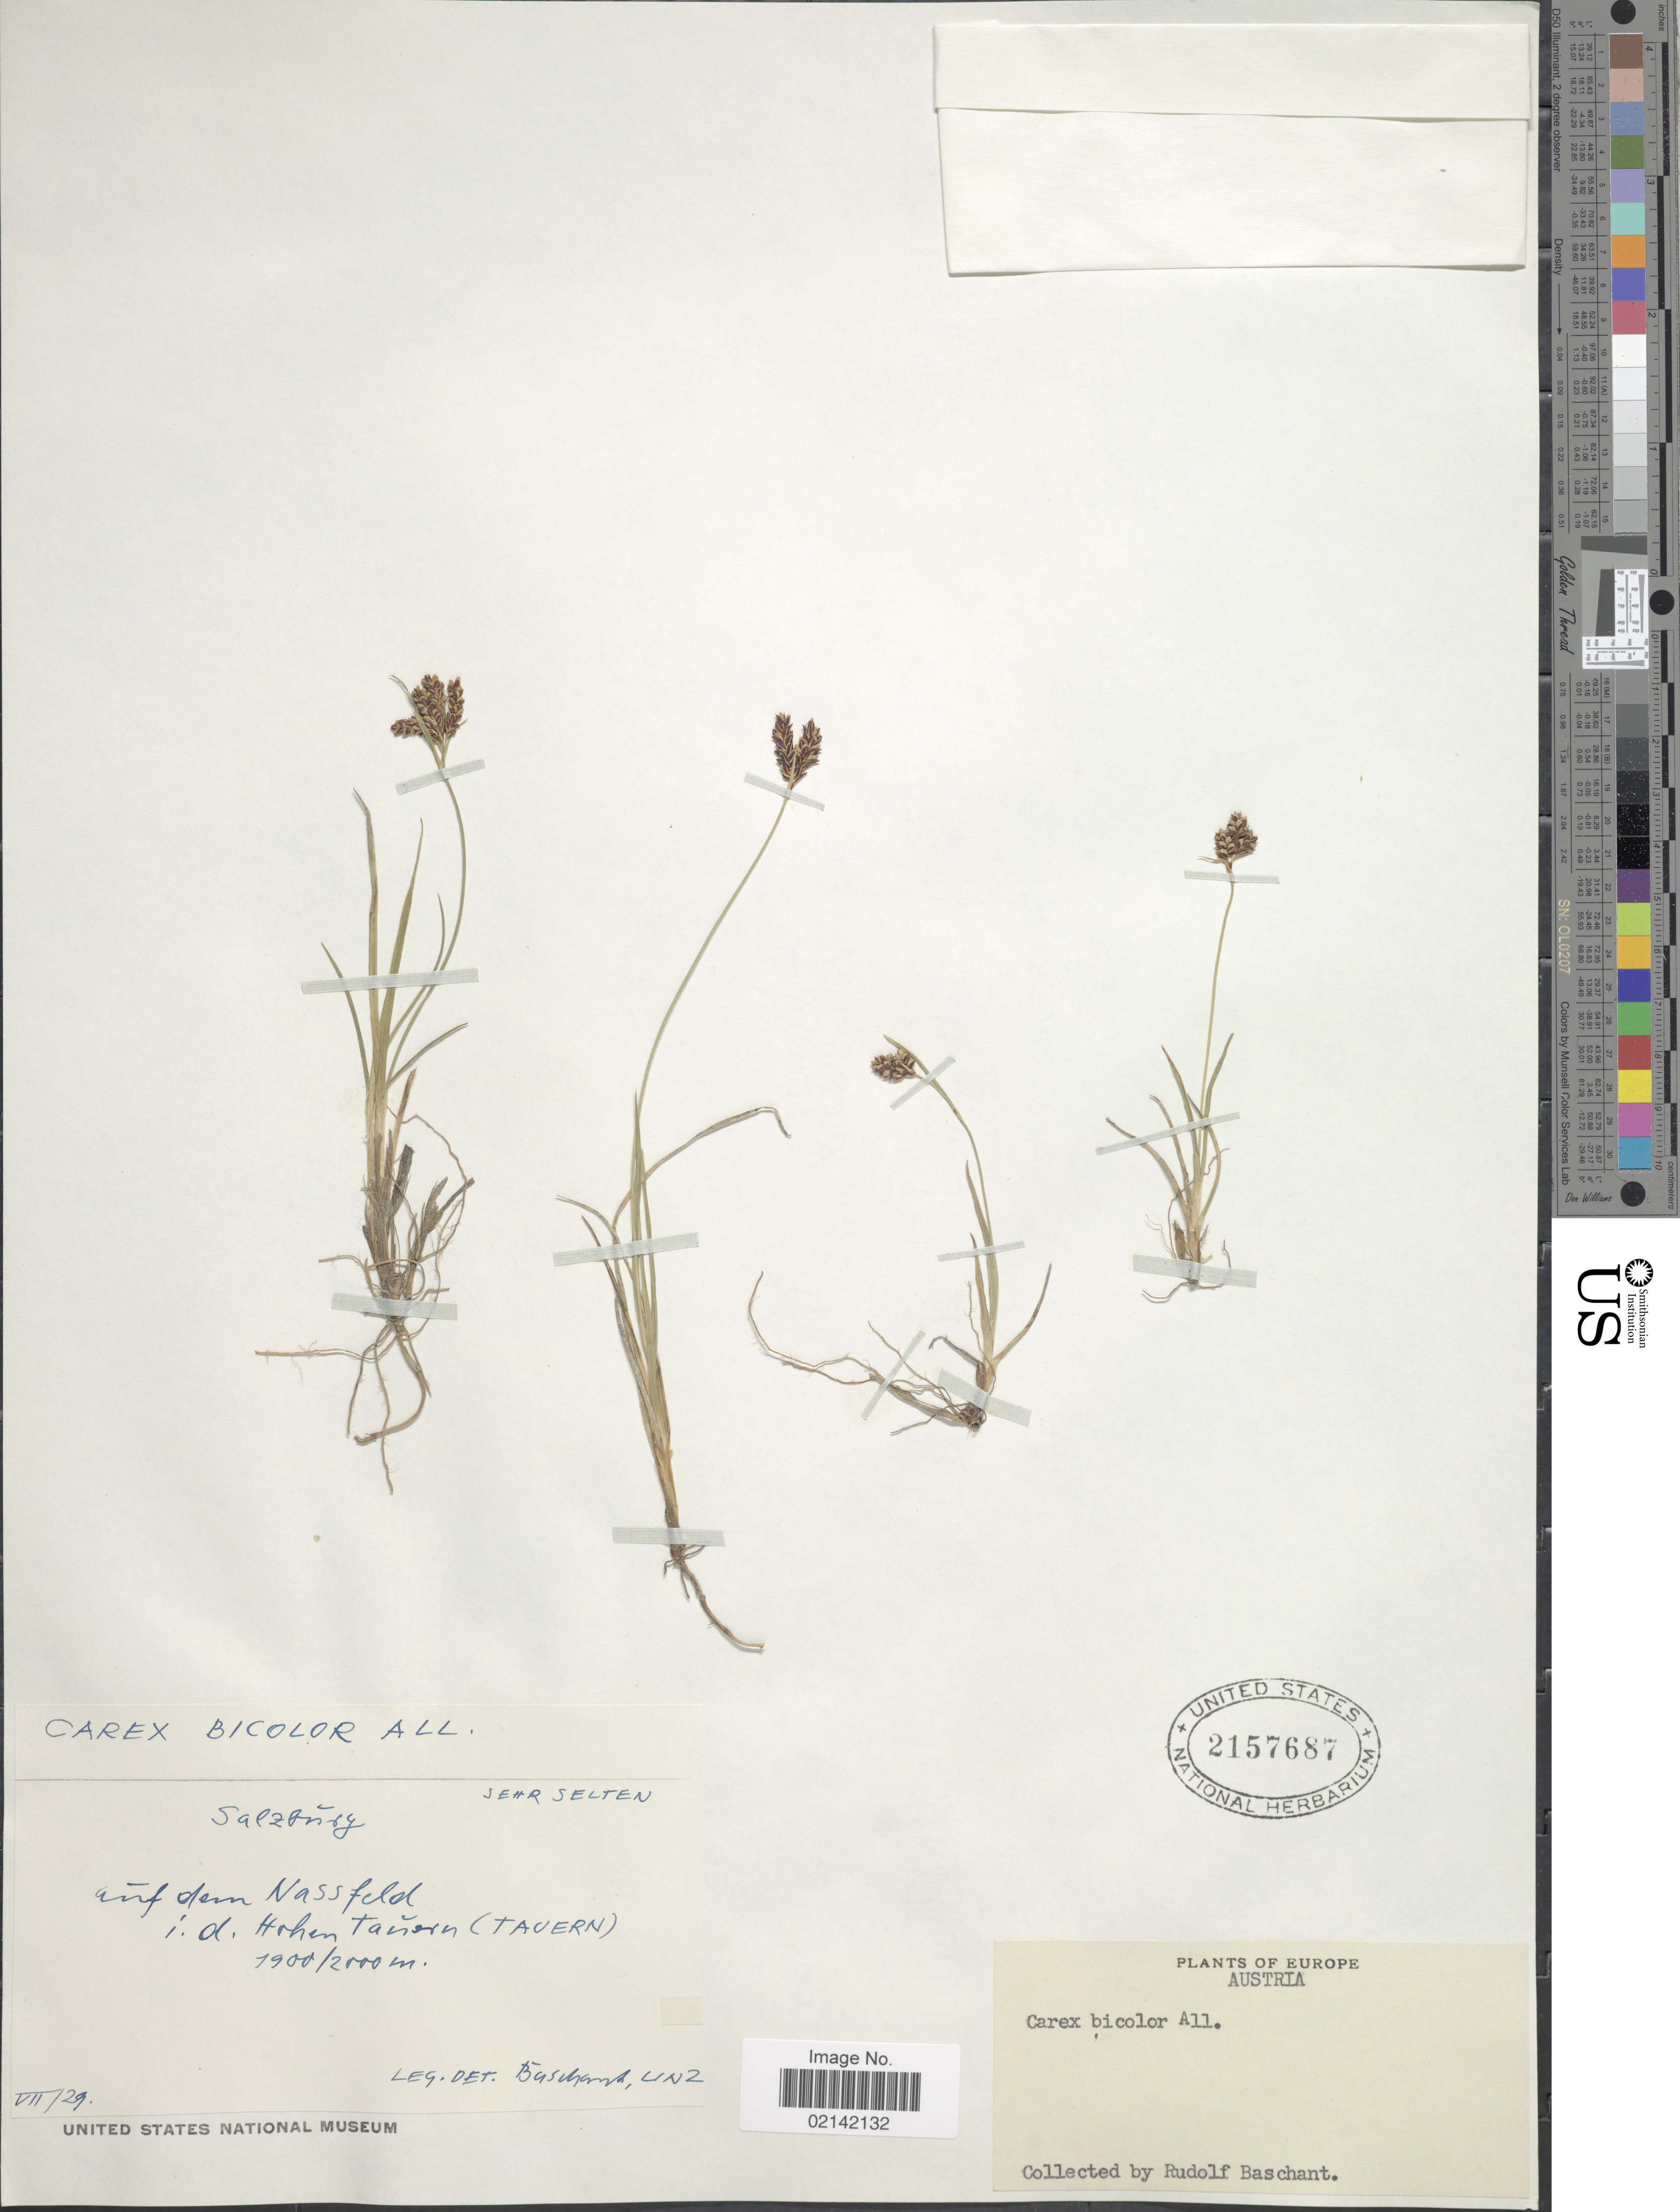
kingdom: Plantae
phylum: Tracheophyta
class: Liliopsida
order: Poales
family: Cyperaceae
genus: Carex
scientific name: Carex bicolor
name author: Bellardi ex All.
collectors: R. Baschant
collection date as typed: Transcribed d/m/y: /7/29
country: Austria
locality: Auf dem Nassfeld, i.d Johen Tanoren (Tavern)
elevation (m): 1900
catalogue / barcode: US 2157687